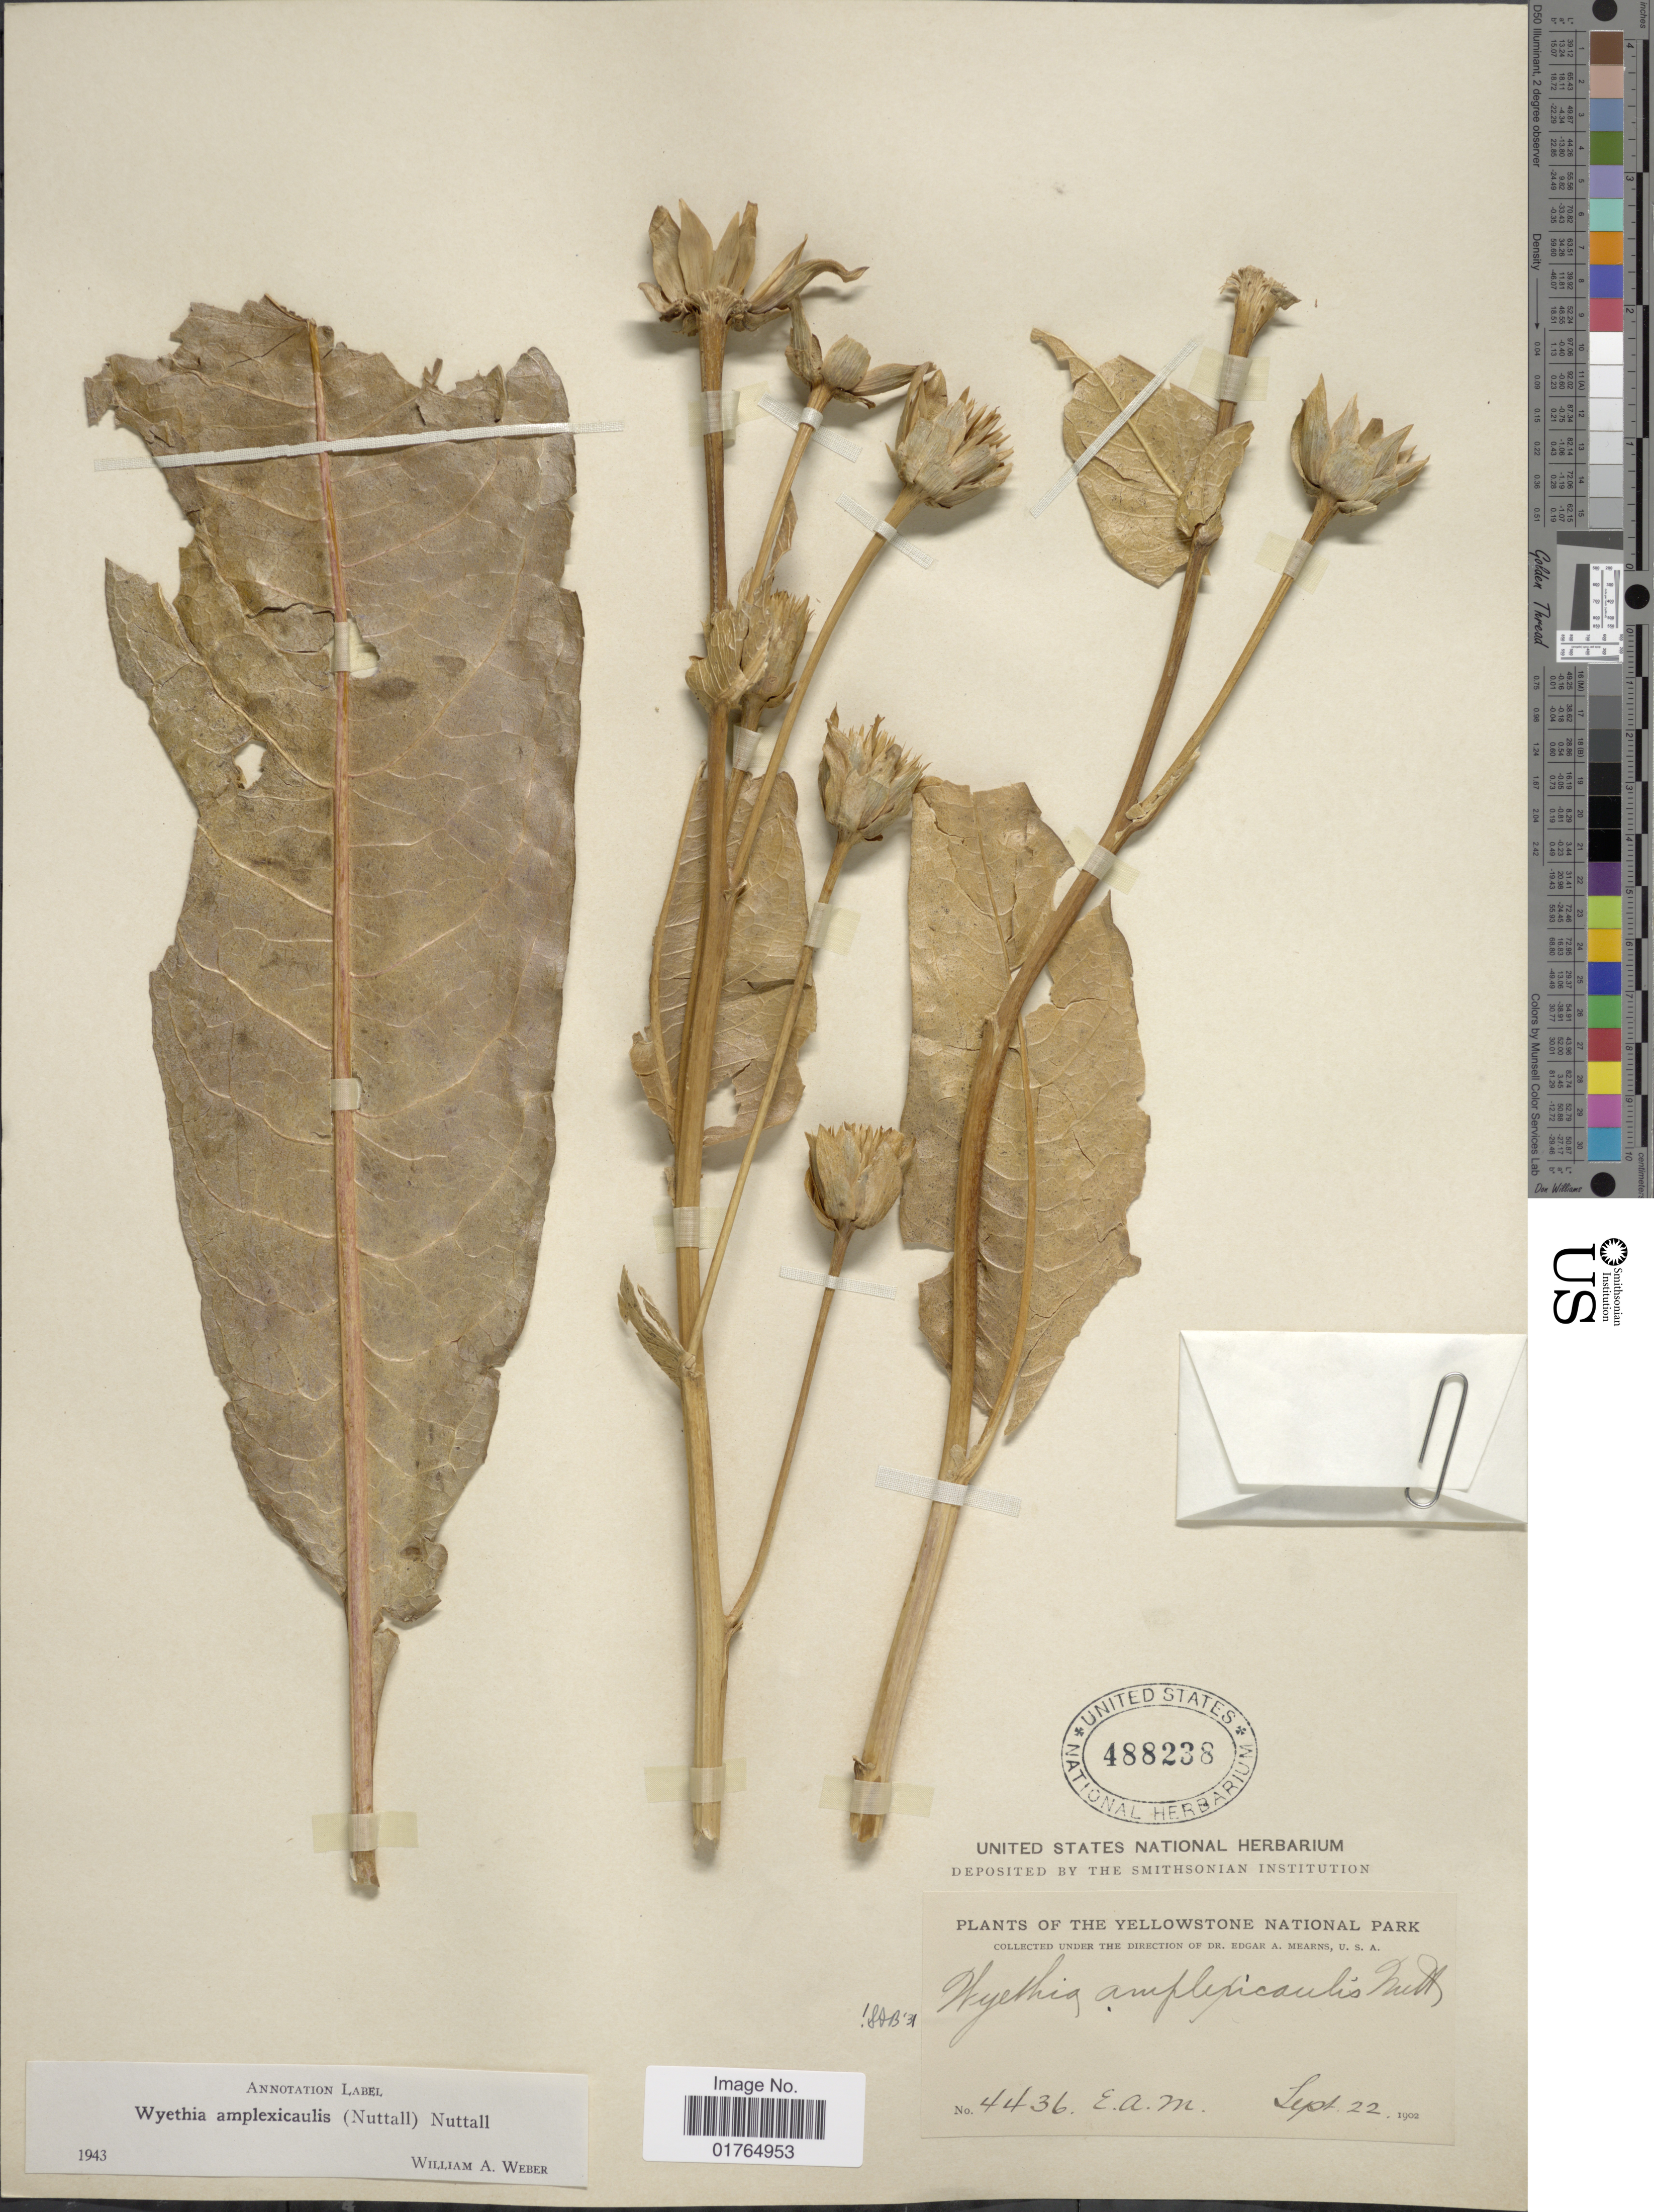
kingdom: Plantae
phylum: Tracheophyta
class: Magnoliopsida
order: Asterales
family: Asteraceae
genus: Wyethia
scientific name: Wyethia amplexicaulis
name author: Nutt.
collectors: E. A. Mearns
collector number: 4436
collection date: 1902-09-22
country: United States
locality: Yellowstone National Park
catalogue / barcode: US 488238